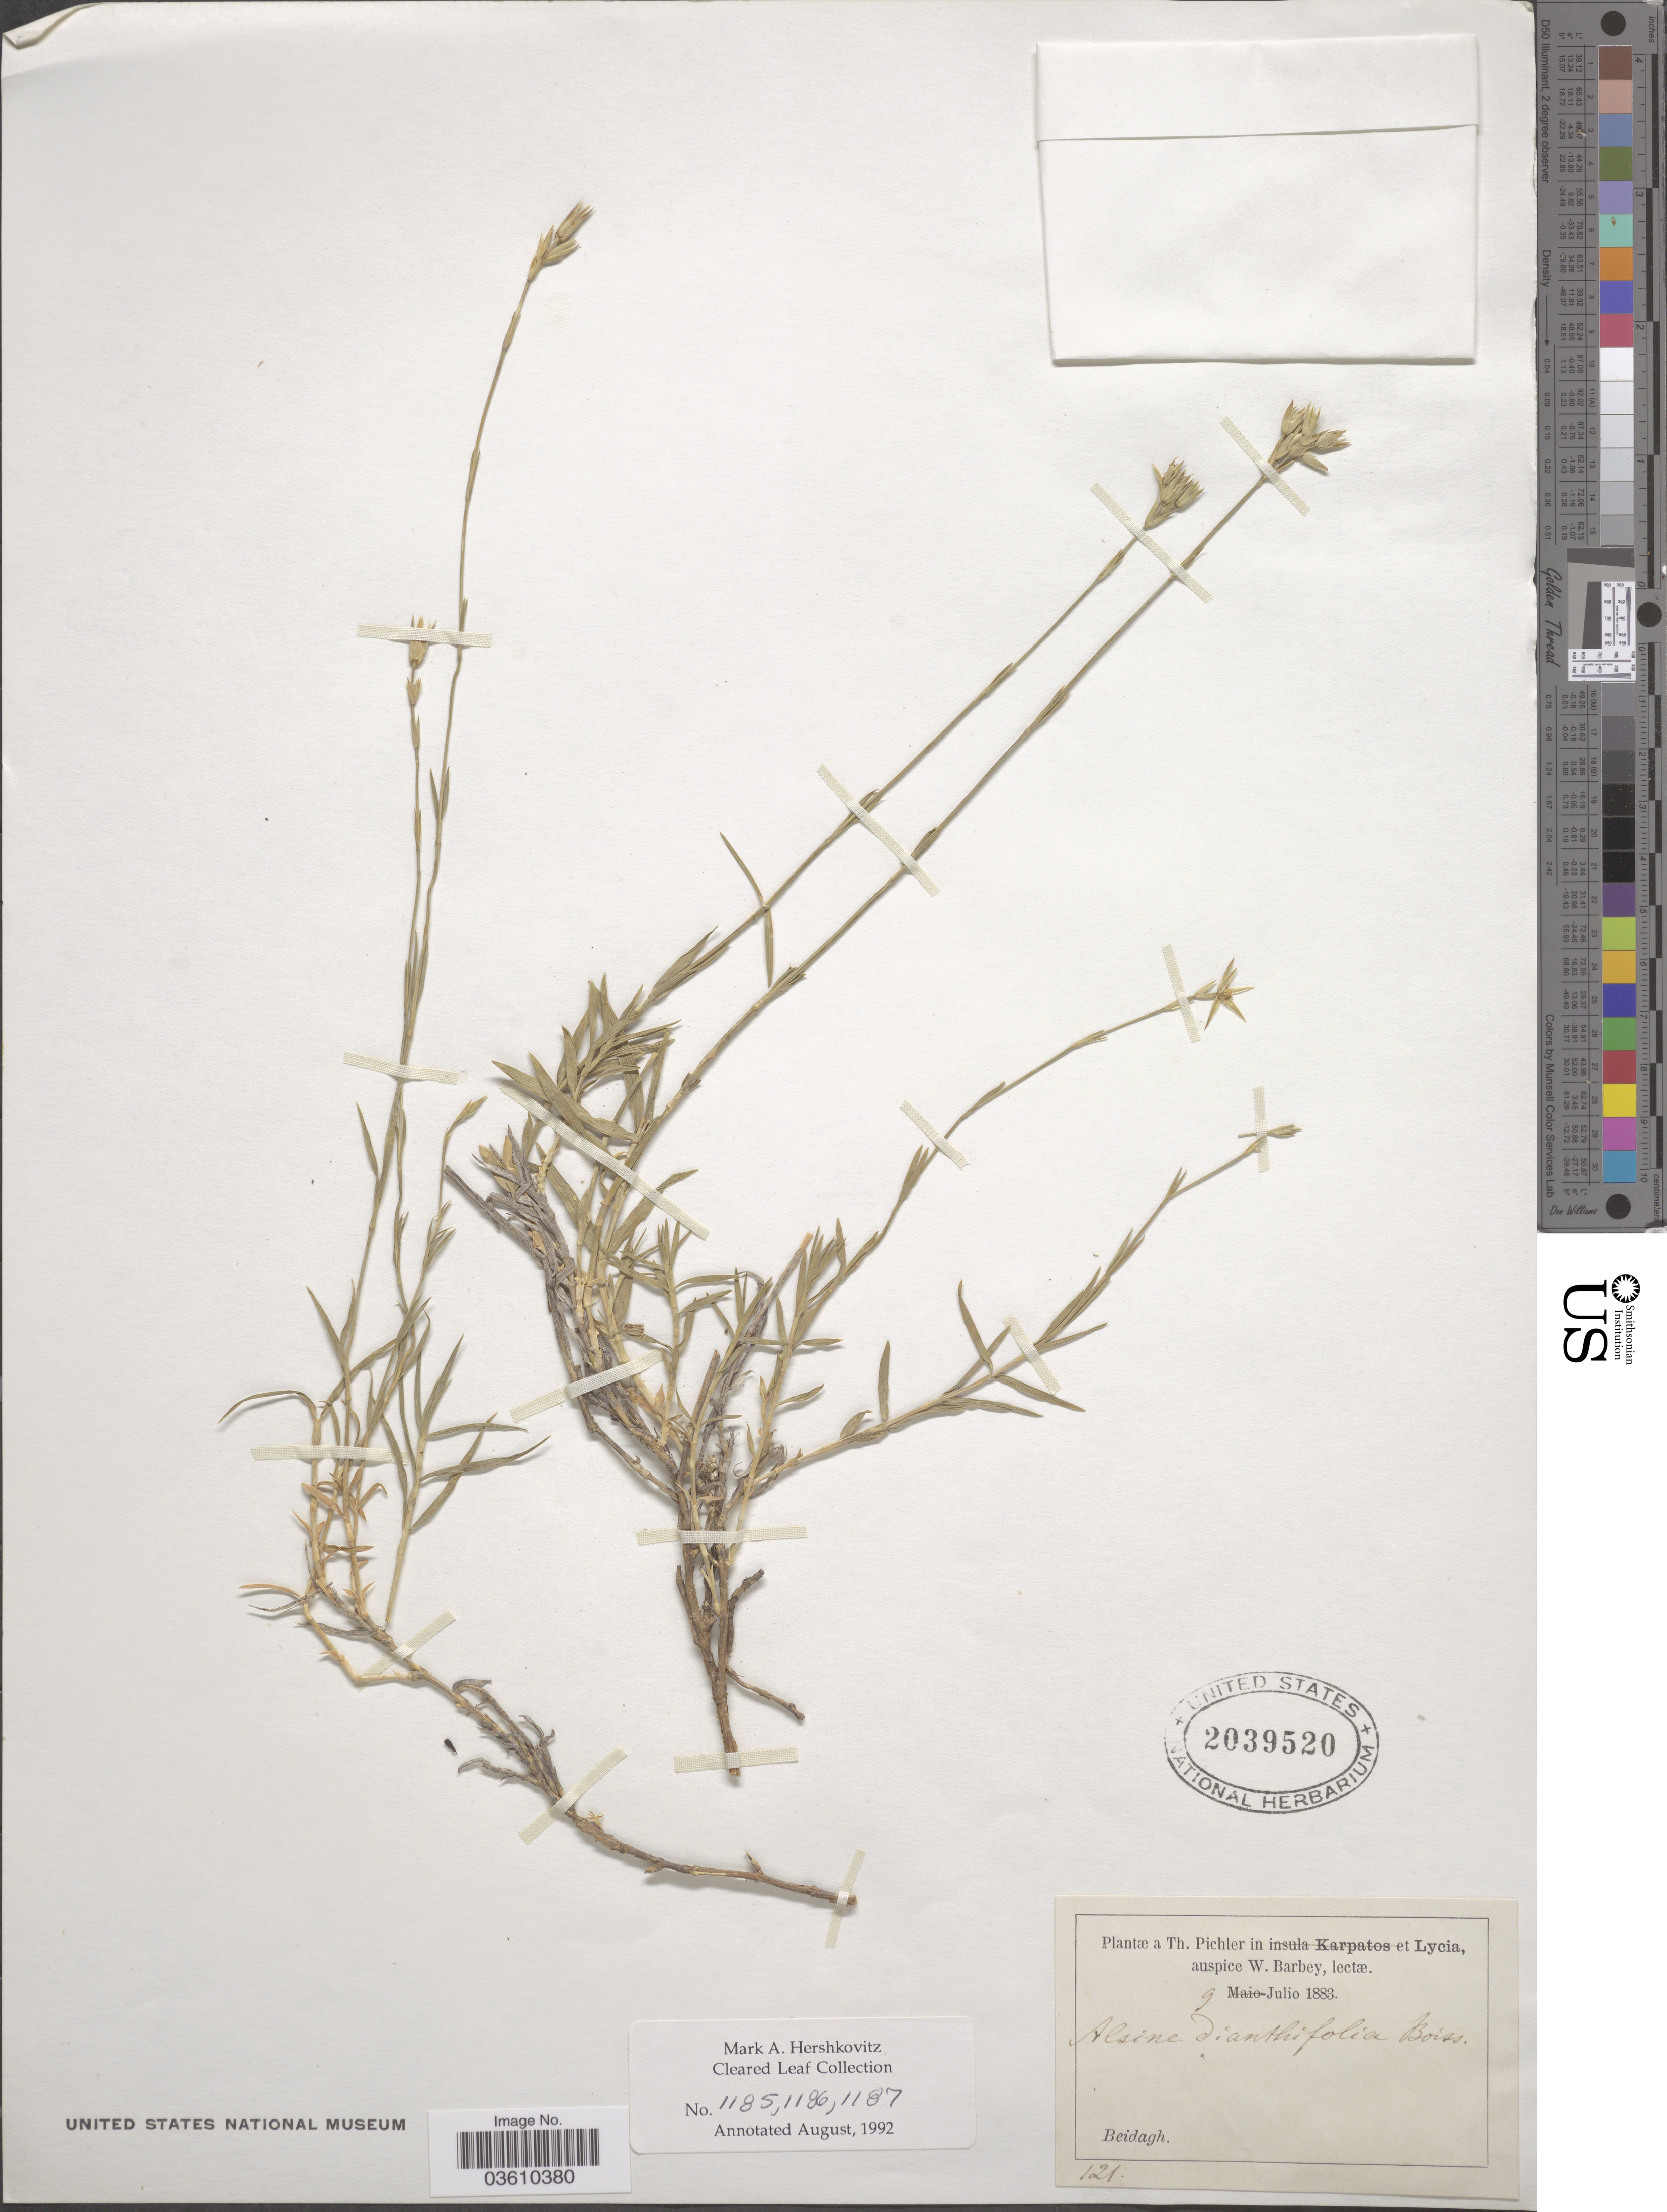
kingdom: Plantae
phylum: Tracheophyta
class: Magnoliopsida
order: Caryophyllales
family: Caryophyllaceae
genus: Stellaria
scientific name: Stellaria dianthifolia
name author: F.N. Williams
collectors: T. Pichler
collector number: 121*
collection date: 1883-07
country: Turkey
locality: Lycia. Beidagh.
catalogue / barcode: US 2039520